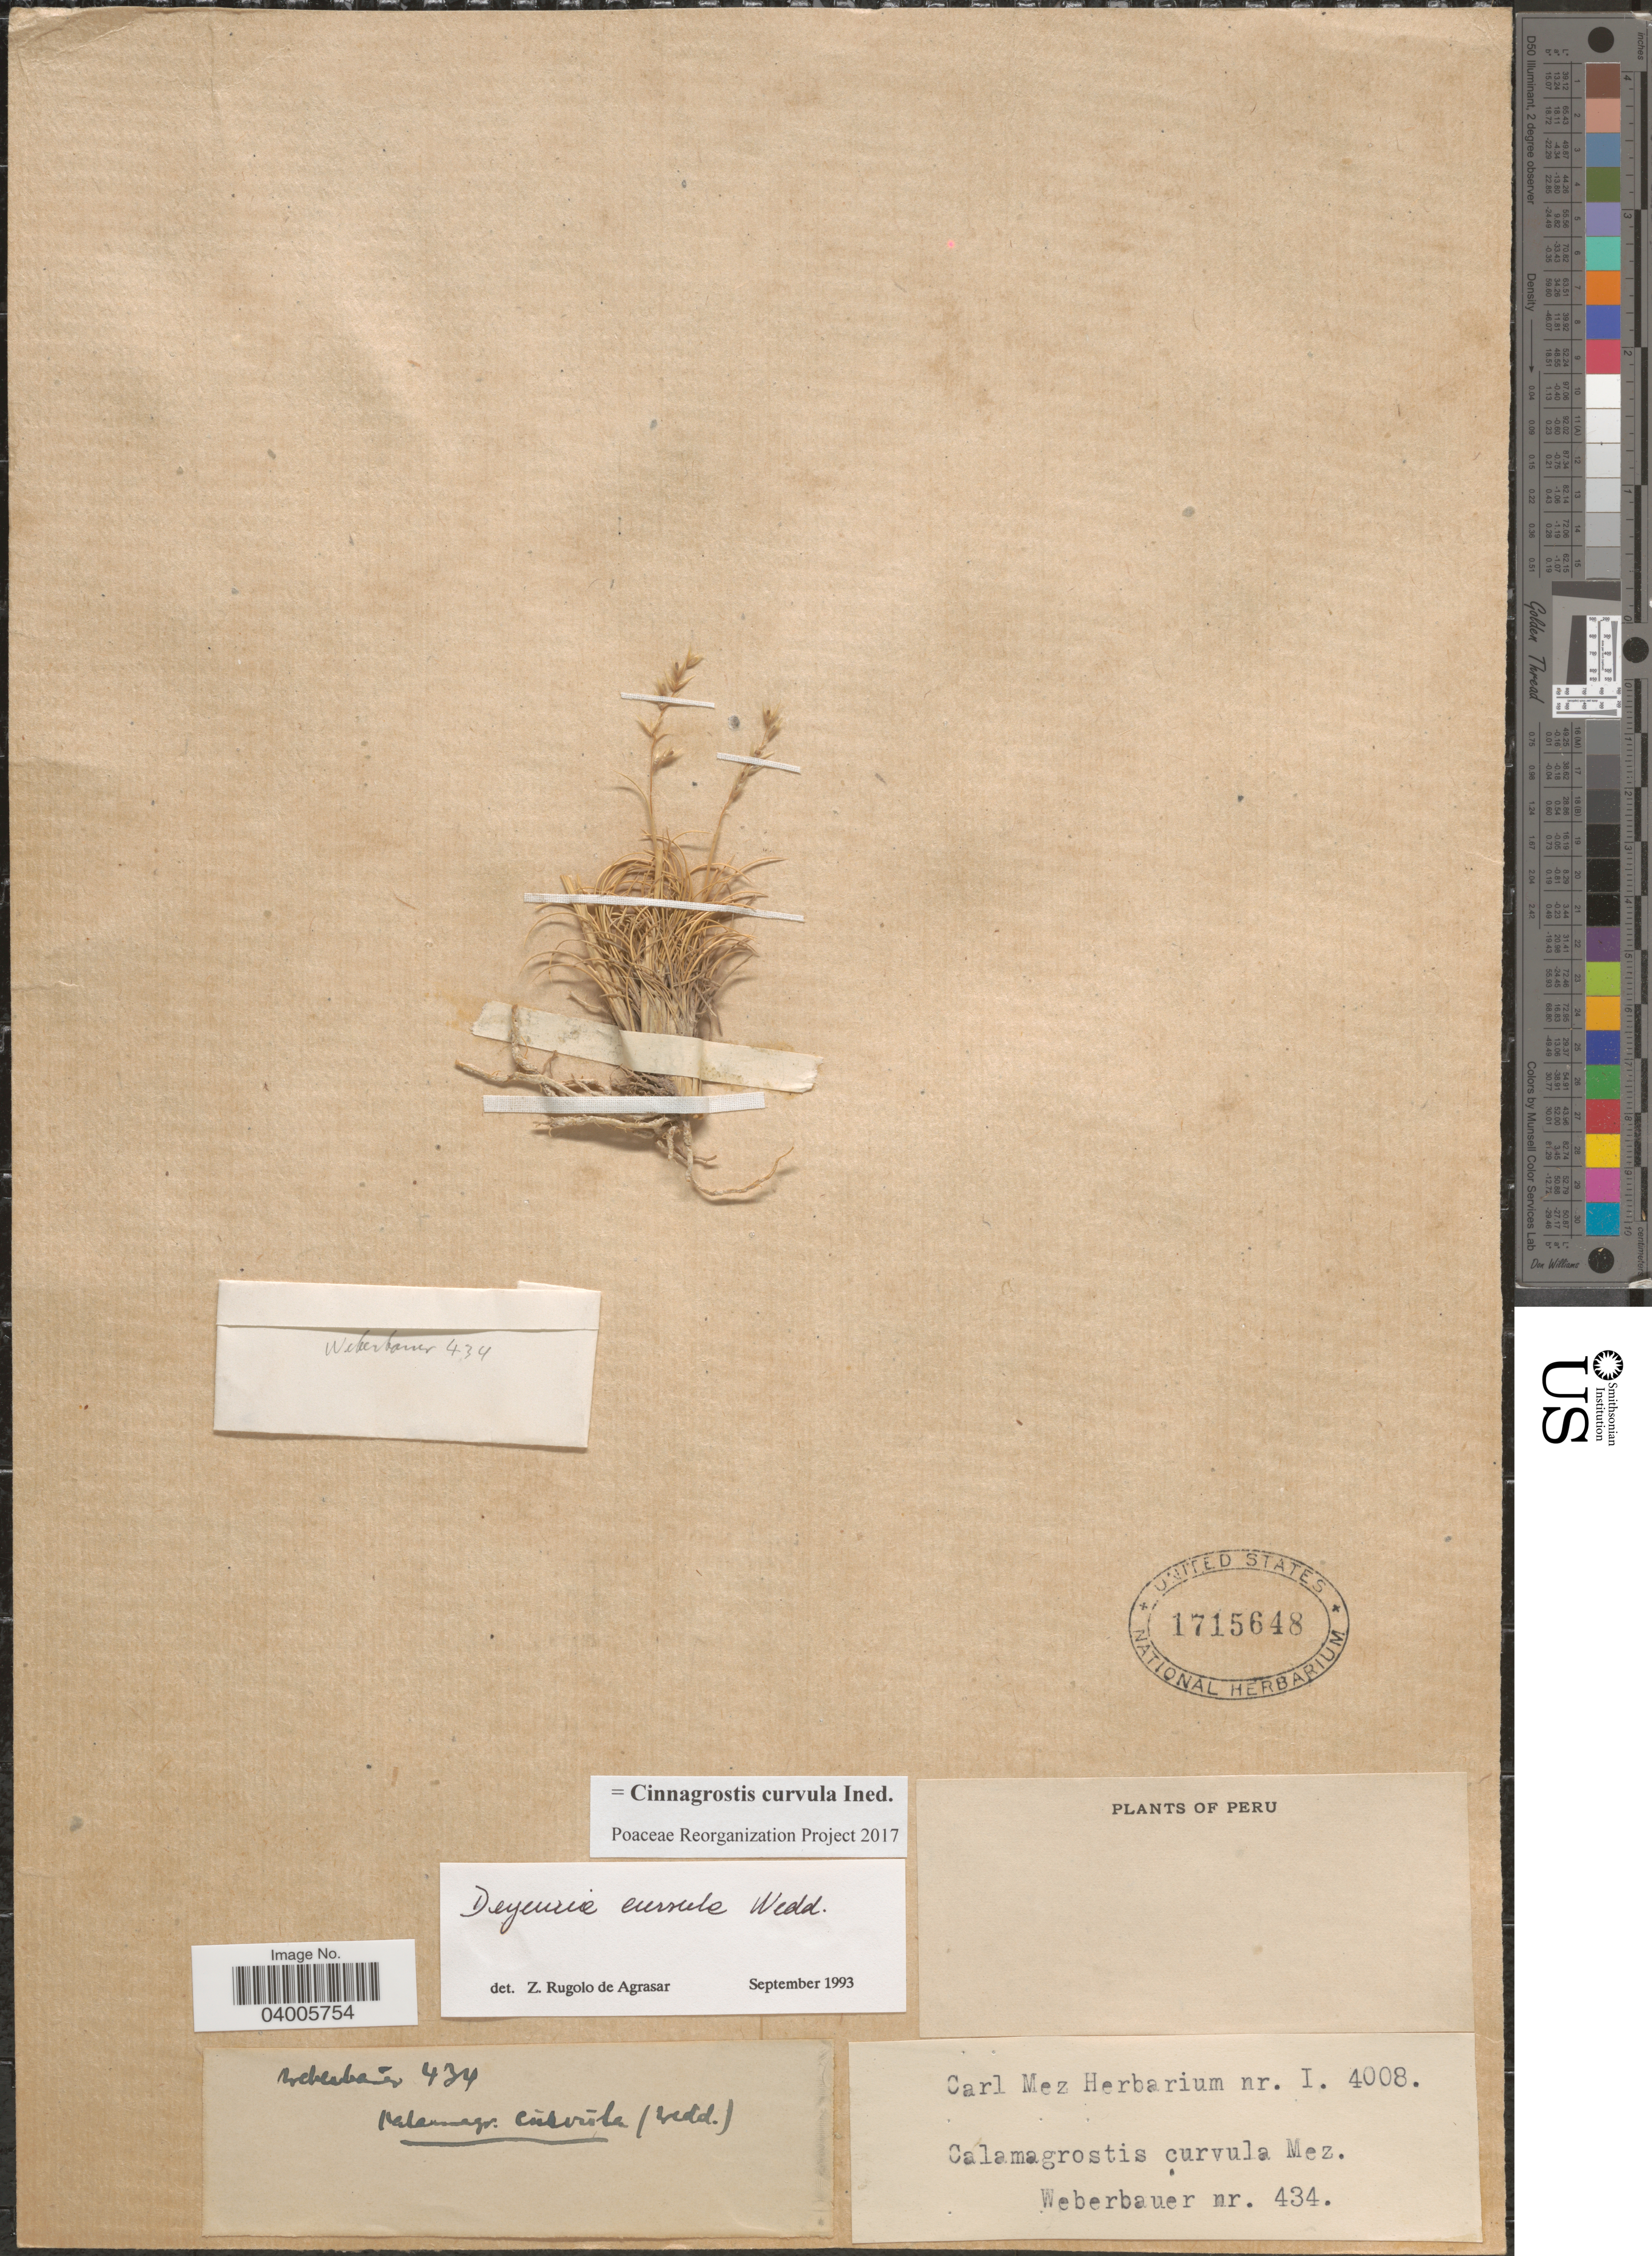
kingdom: Plantae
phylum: Tracheophyta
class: Liliopsida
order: Poales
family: Poaceae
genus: Cinnagrostis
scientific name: Cinnagrostis curvula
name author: (Wedd.) P.M. Peterson et al.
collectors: Weberbauer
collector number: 434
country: Peru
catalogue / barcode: US 1715648